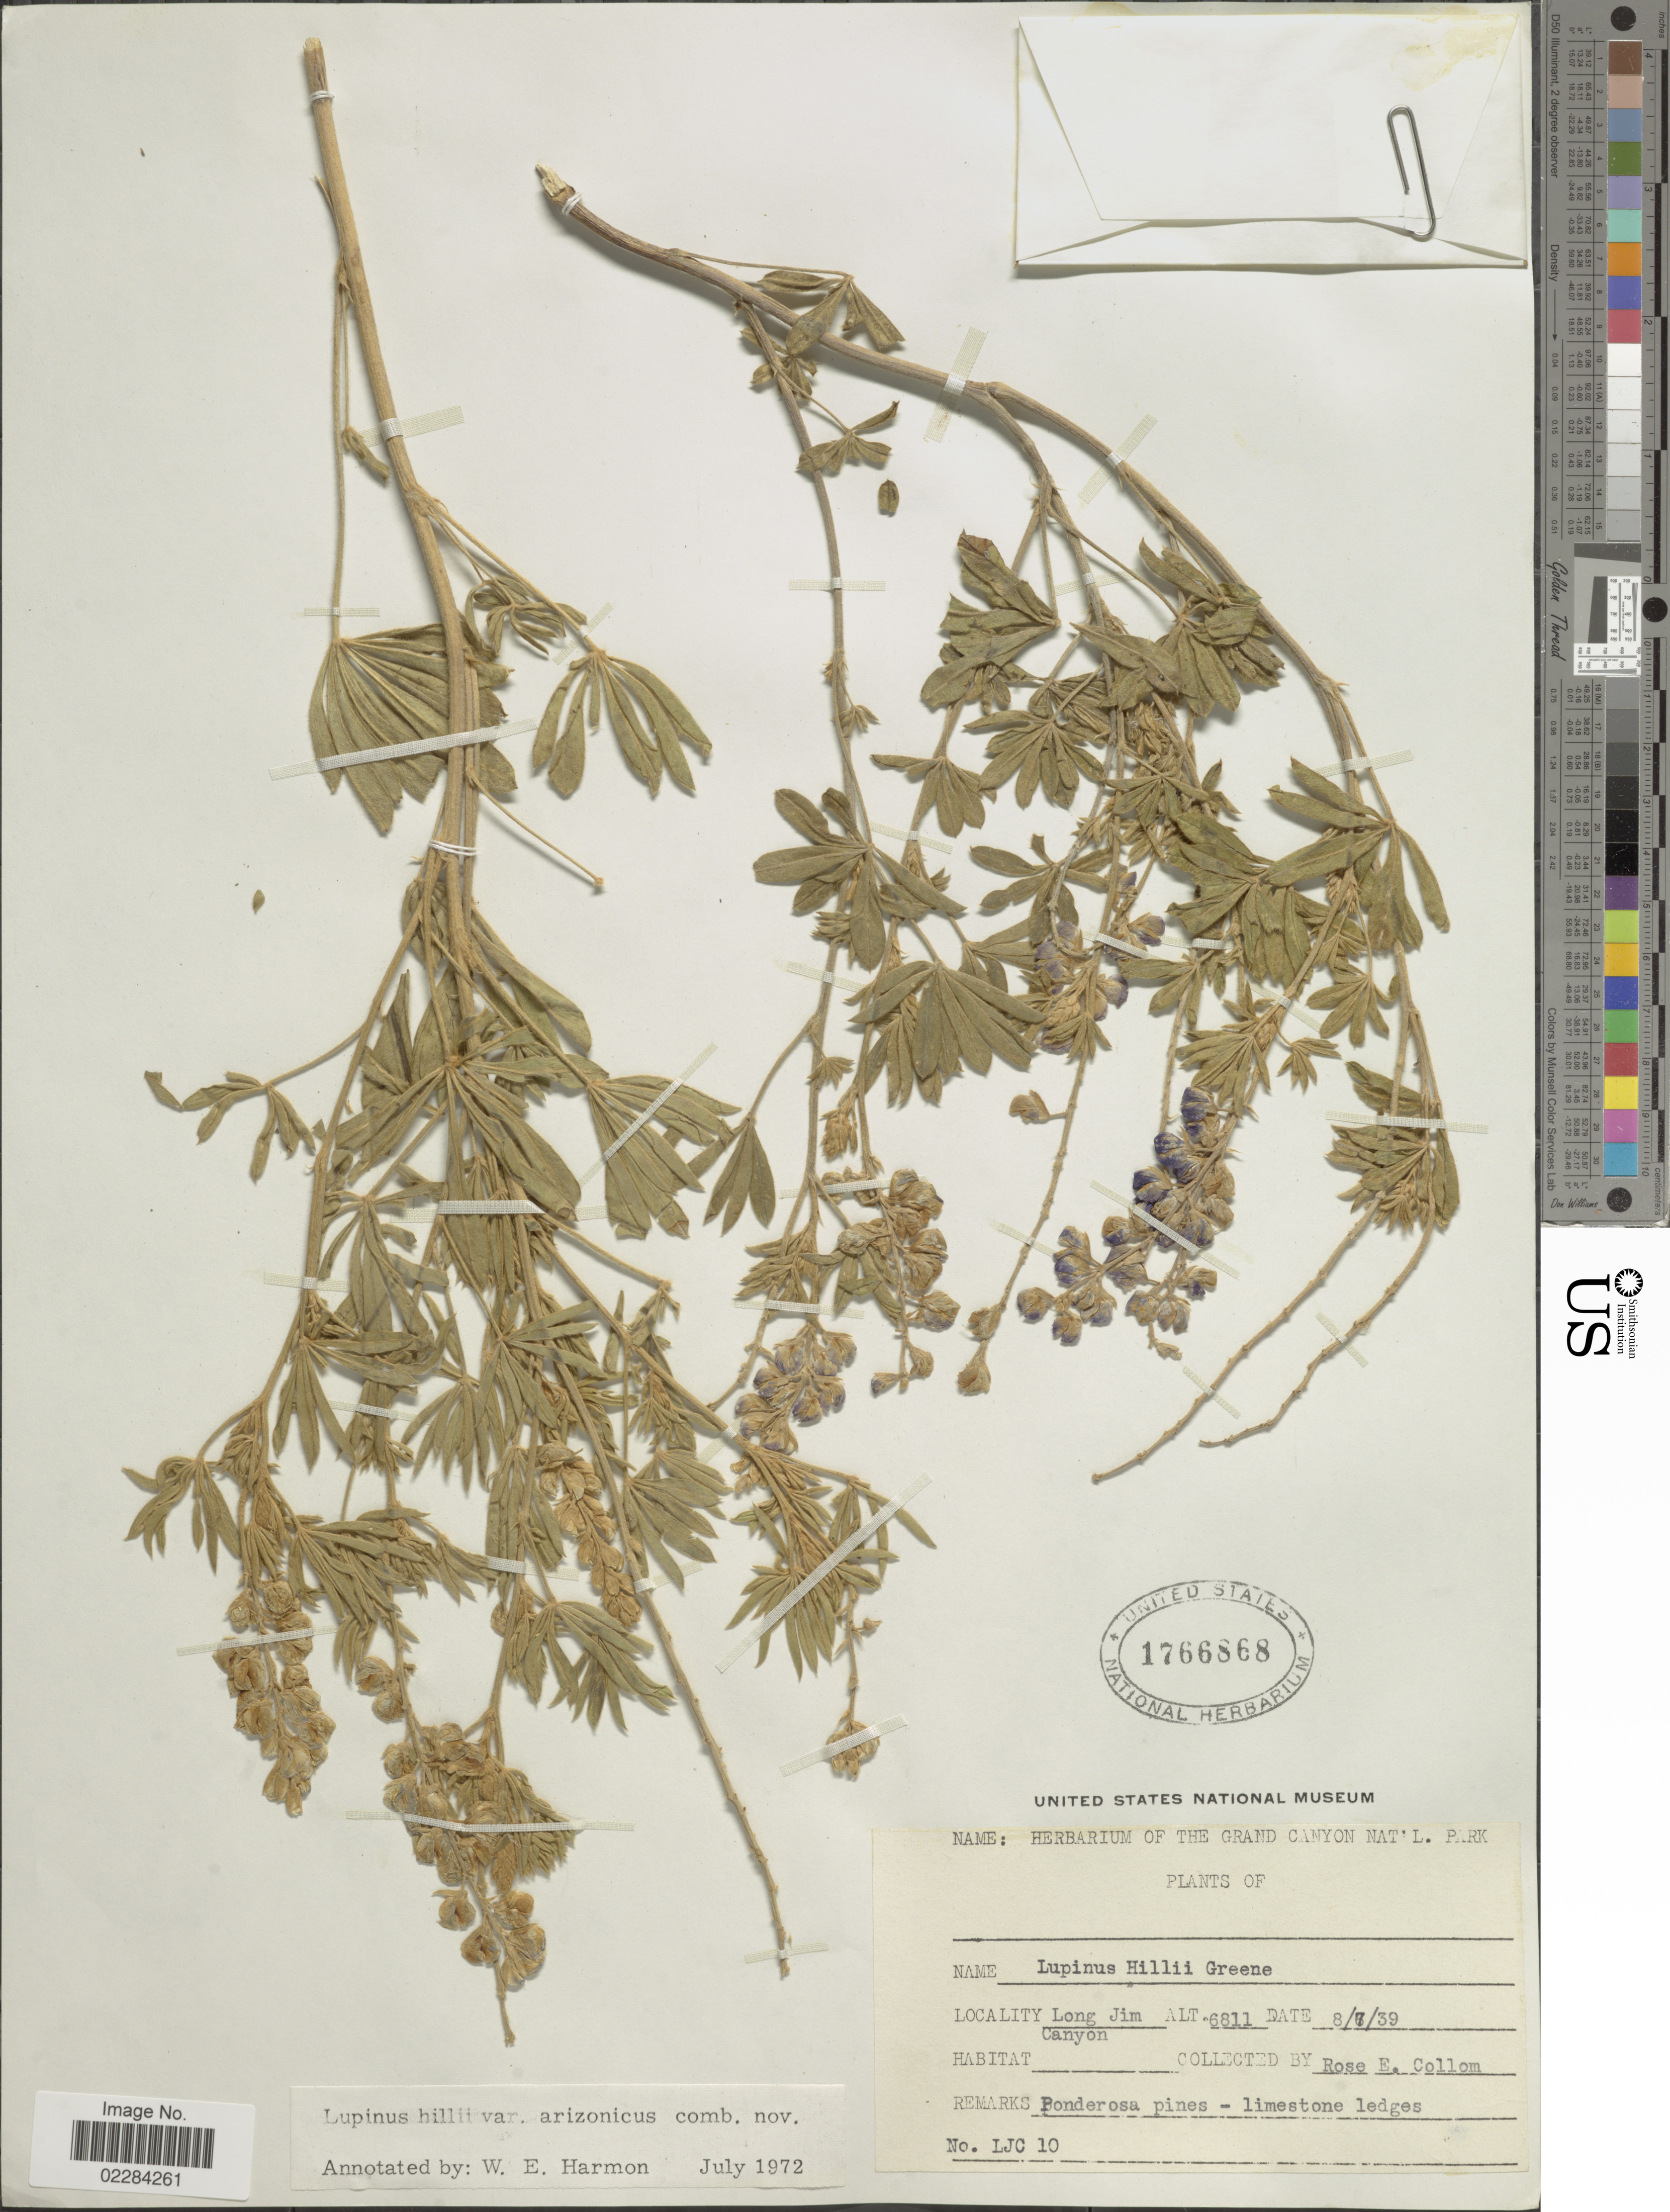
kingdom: Plantae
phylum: Tracheophyta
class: Magnoliopsida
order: Fabales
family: Fabaceae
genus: Lupinus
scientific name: Lupinus hillii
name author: Greene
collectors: R. E. Collom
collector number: LJC10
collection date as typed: Transcribed d/m/y: 7/8/39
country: United States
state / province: Arizona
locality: Long Jim Canyon.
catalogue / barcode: US 1766868